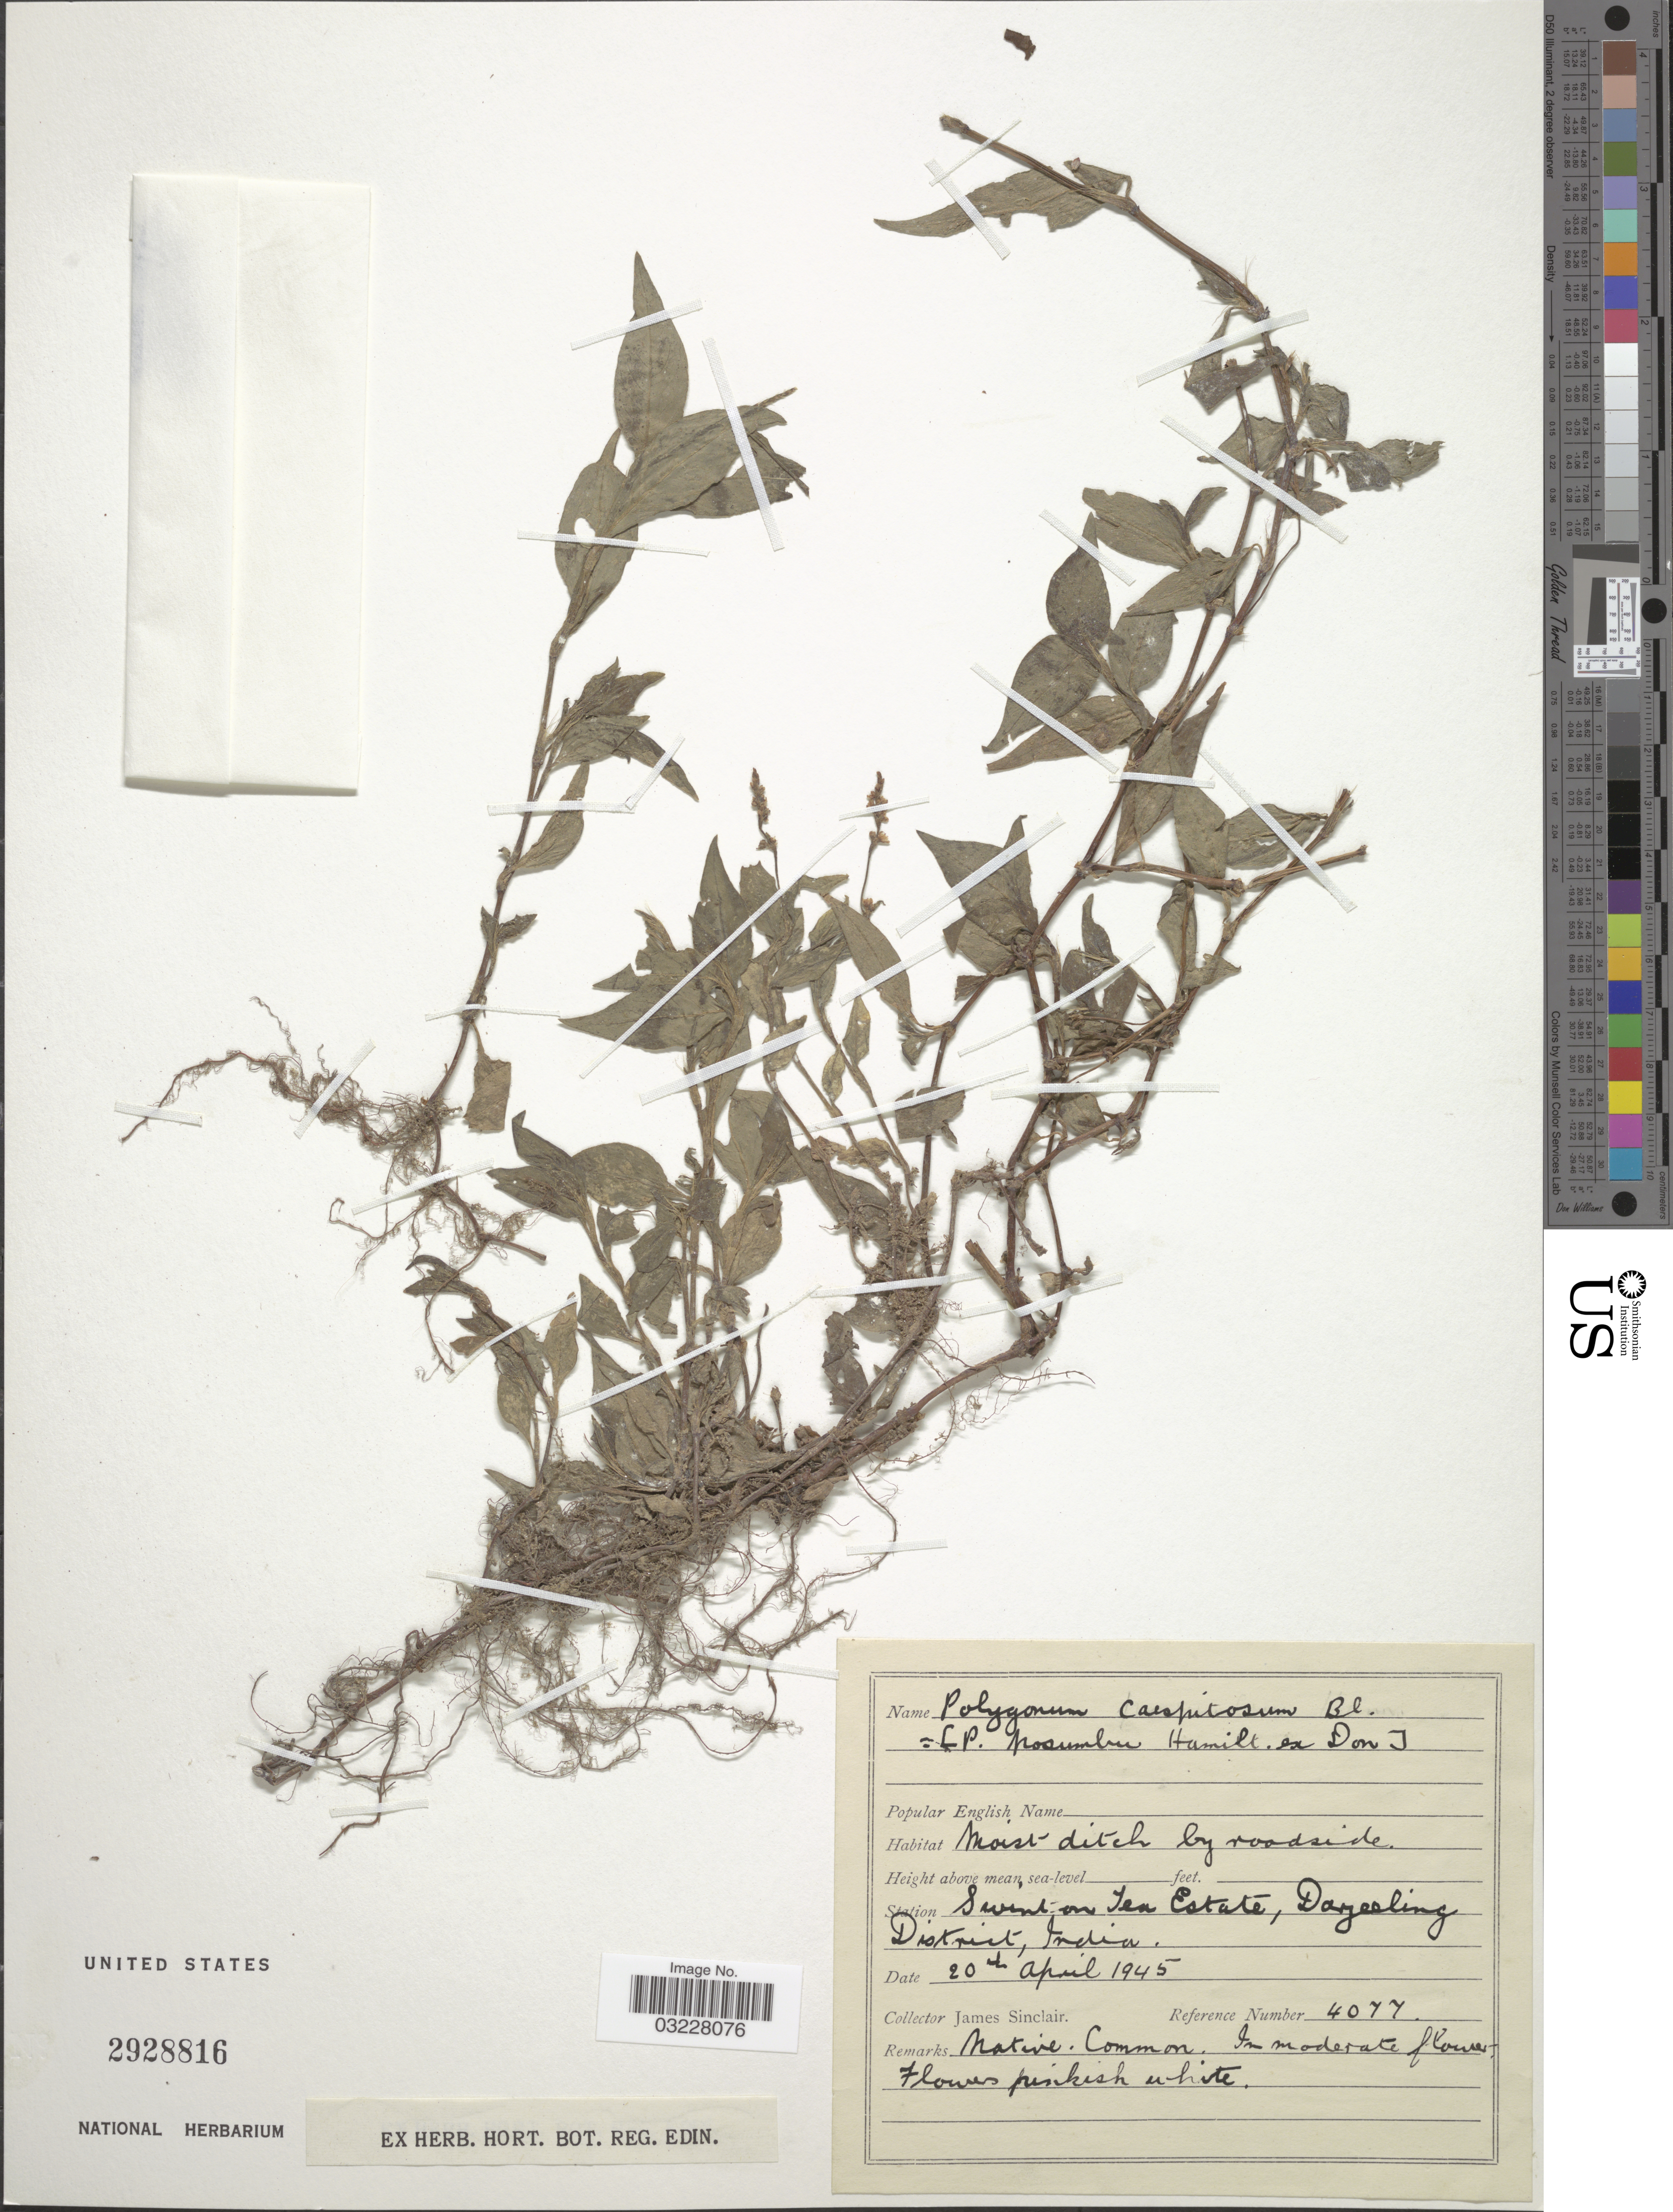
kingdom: Plantae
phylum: Tracheophyta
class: Magnoliopsida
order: Caryophyllales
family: Polygonaceae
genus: Polygonum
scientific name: Polygonum caespitosum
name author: Blume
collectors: J. Sinclair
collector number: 4077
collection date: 1945-04-20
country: India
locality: Station Swinton Tea Estate, Darjeeling District.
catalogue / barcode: US 2928816